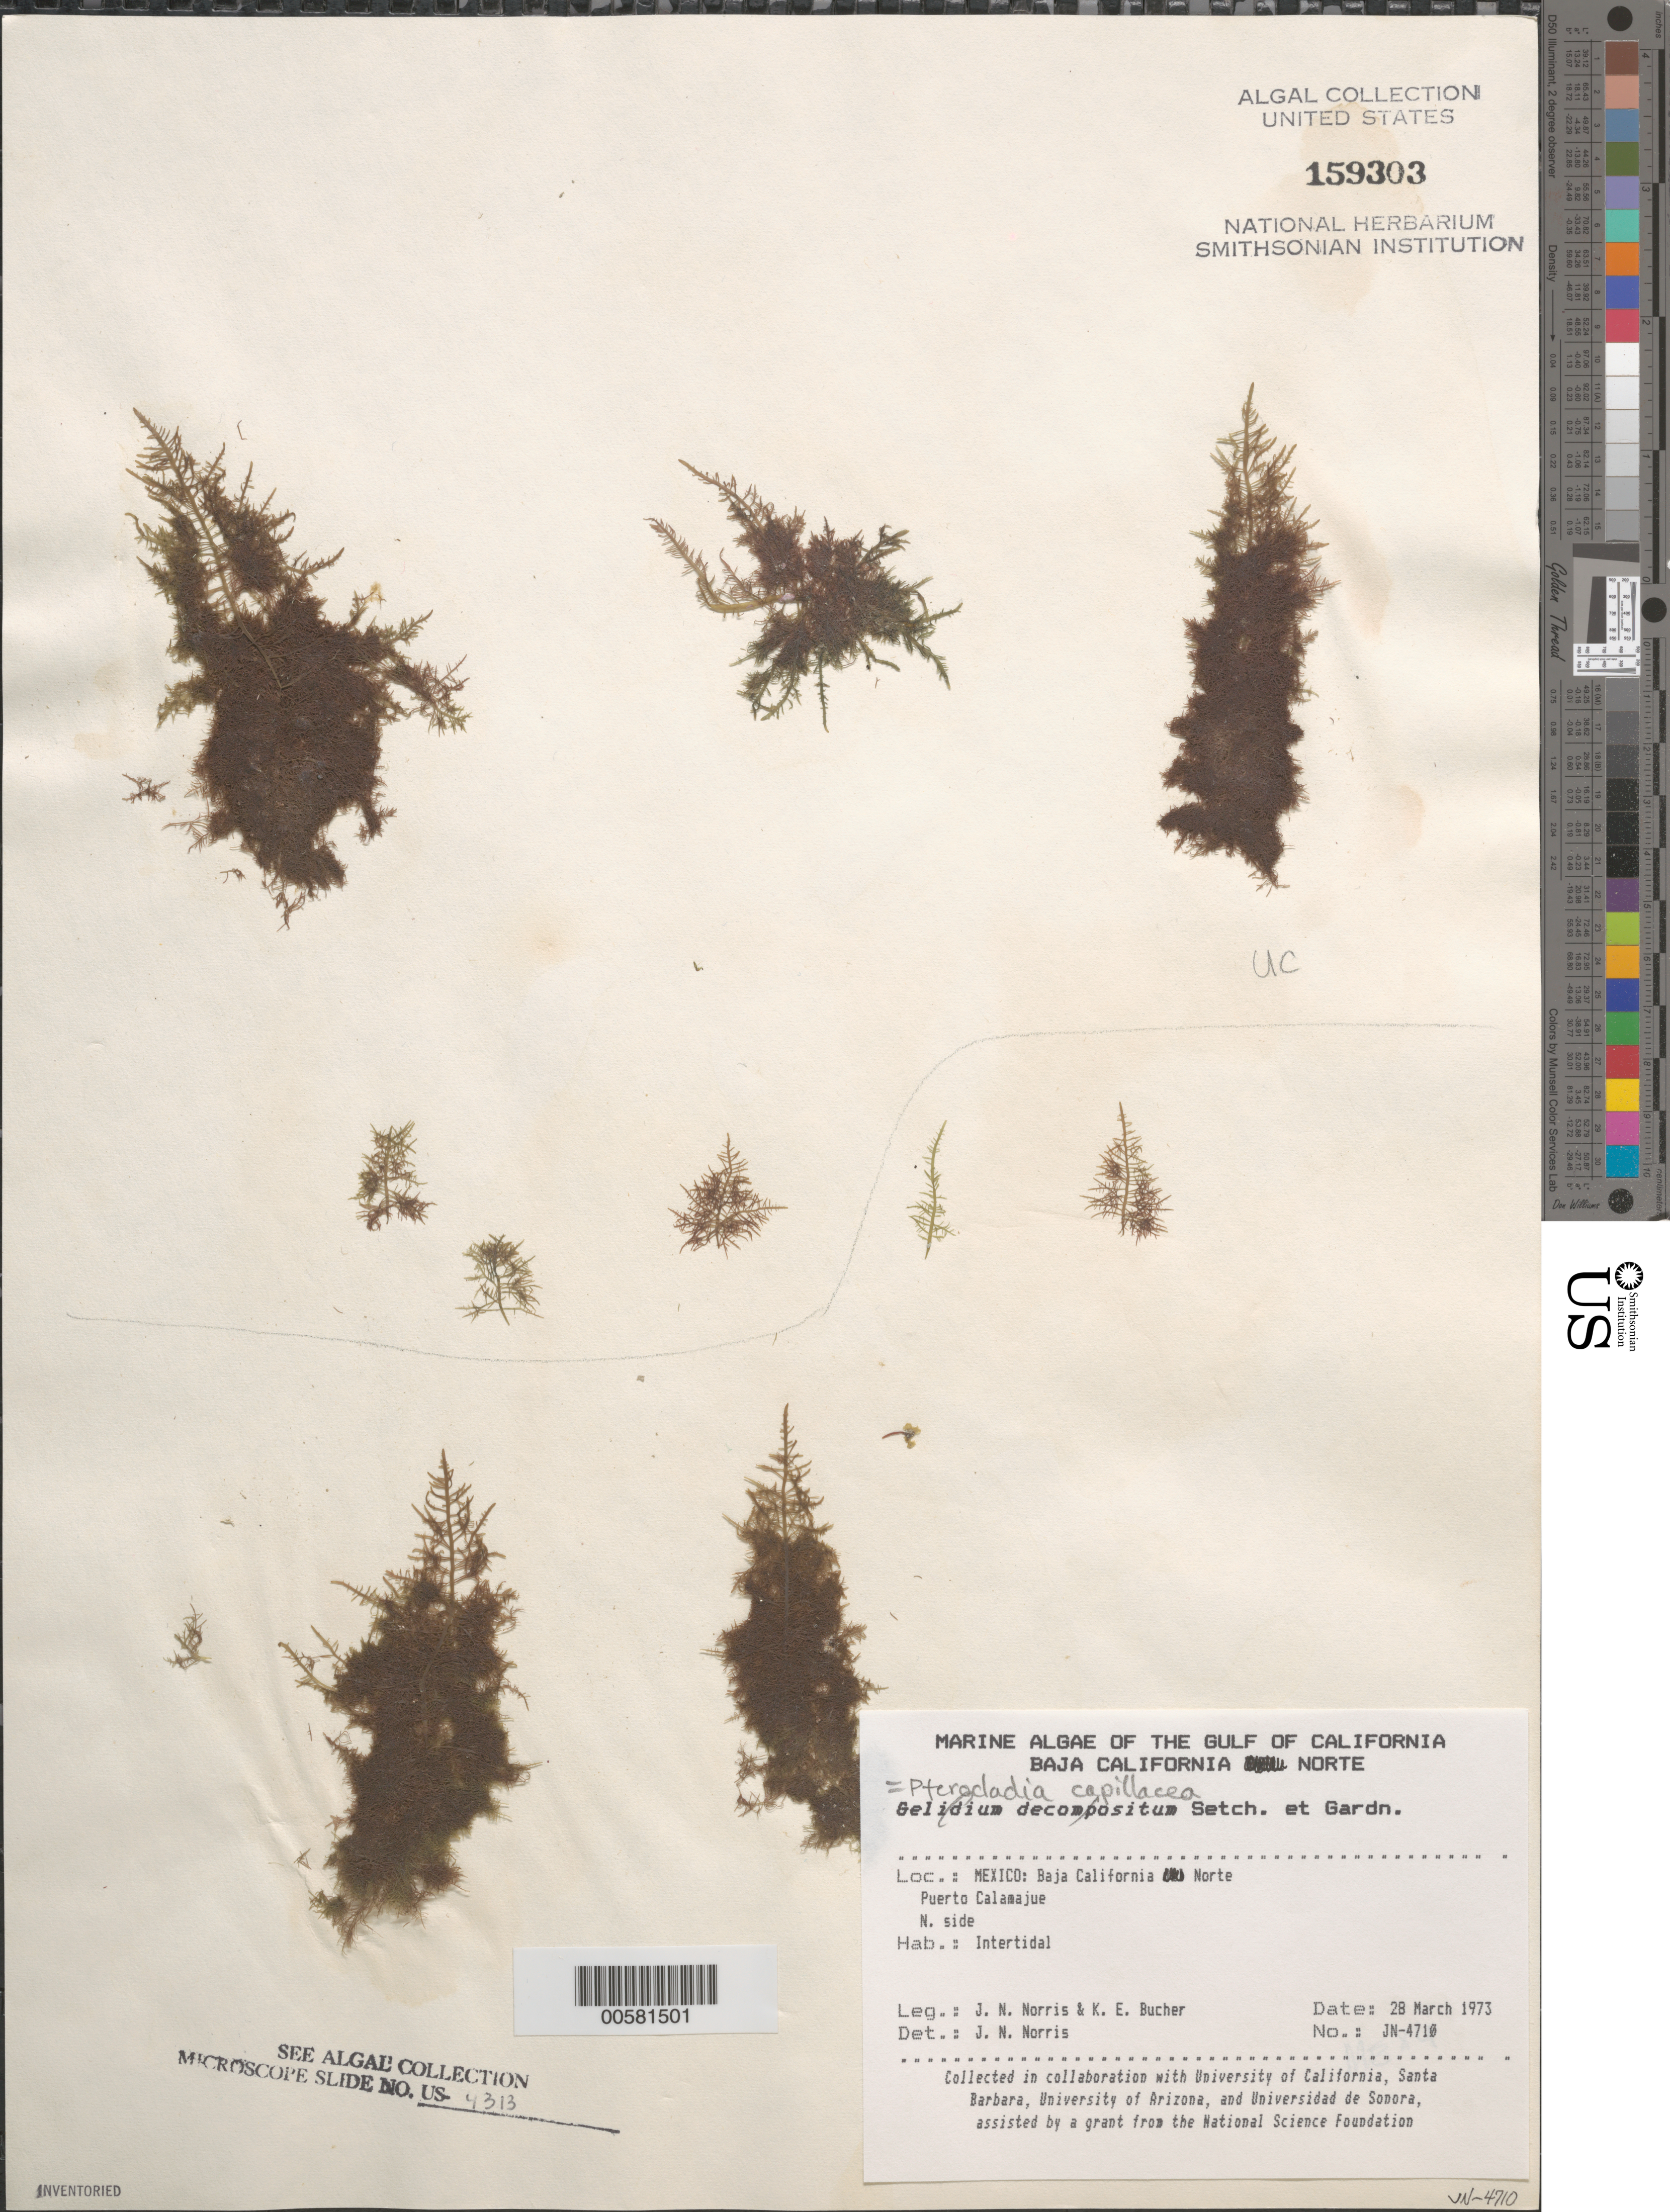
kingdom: Plantae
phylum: Rhodophyta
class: Florideophyceae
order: Gelidiales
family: Pterocladiaceae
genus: Pterocladiella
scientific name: Pterocladiella capillacea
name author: (S.G. Gmel.) Santelices & Hommers.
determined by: Algae name updating Project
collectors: J. N. Norris & K. E. Bucher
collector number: JN-4710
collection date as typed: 28 Mar 1973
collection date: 1973-03-28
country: Mexico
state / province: Baja California Norte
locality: Puerto Calamajue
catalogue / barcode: US 159303